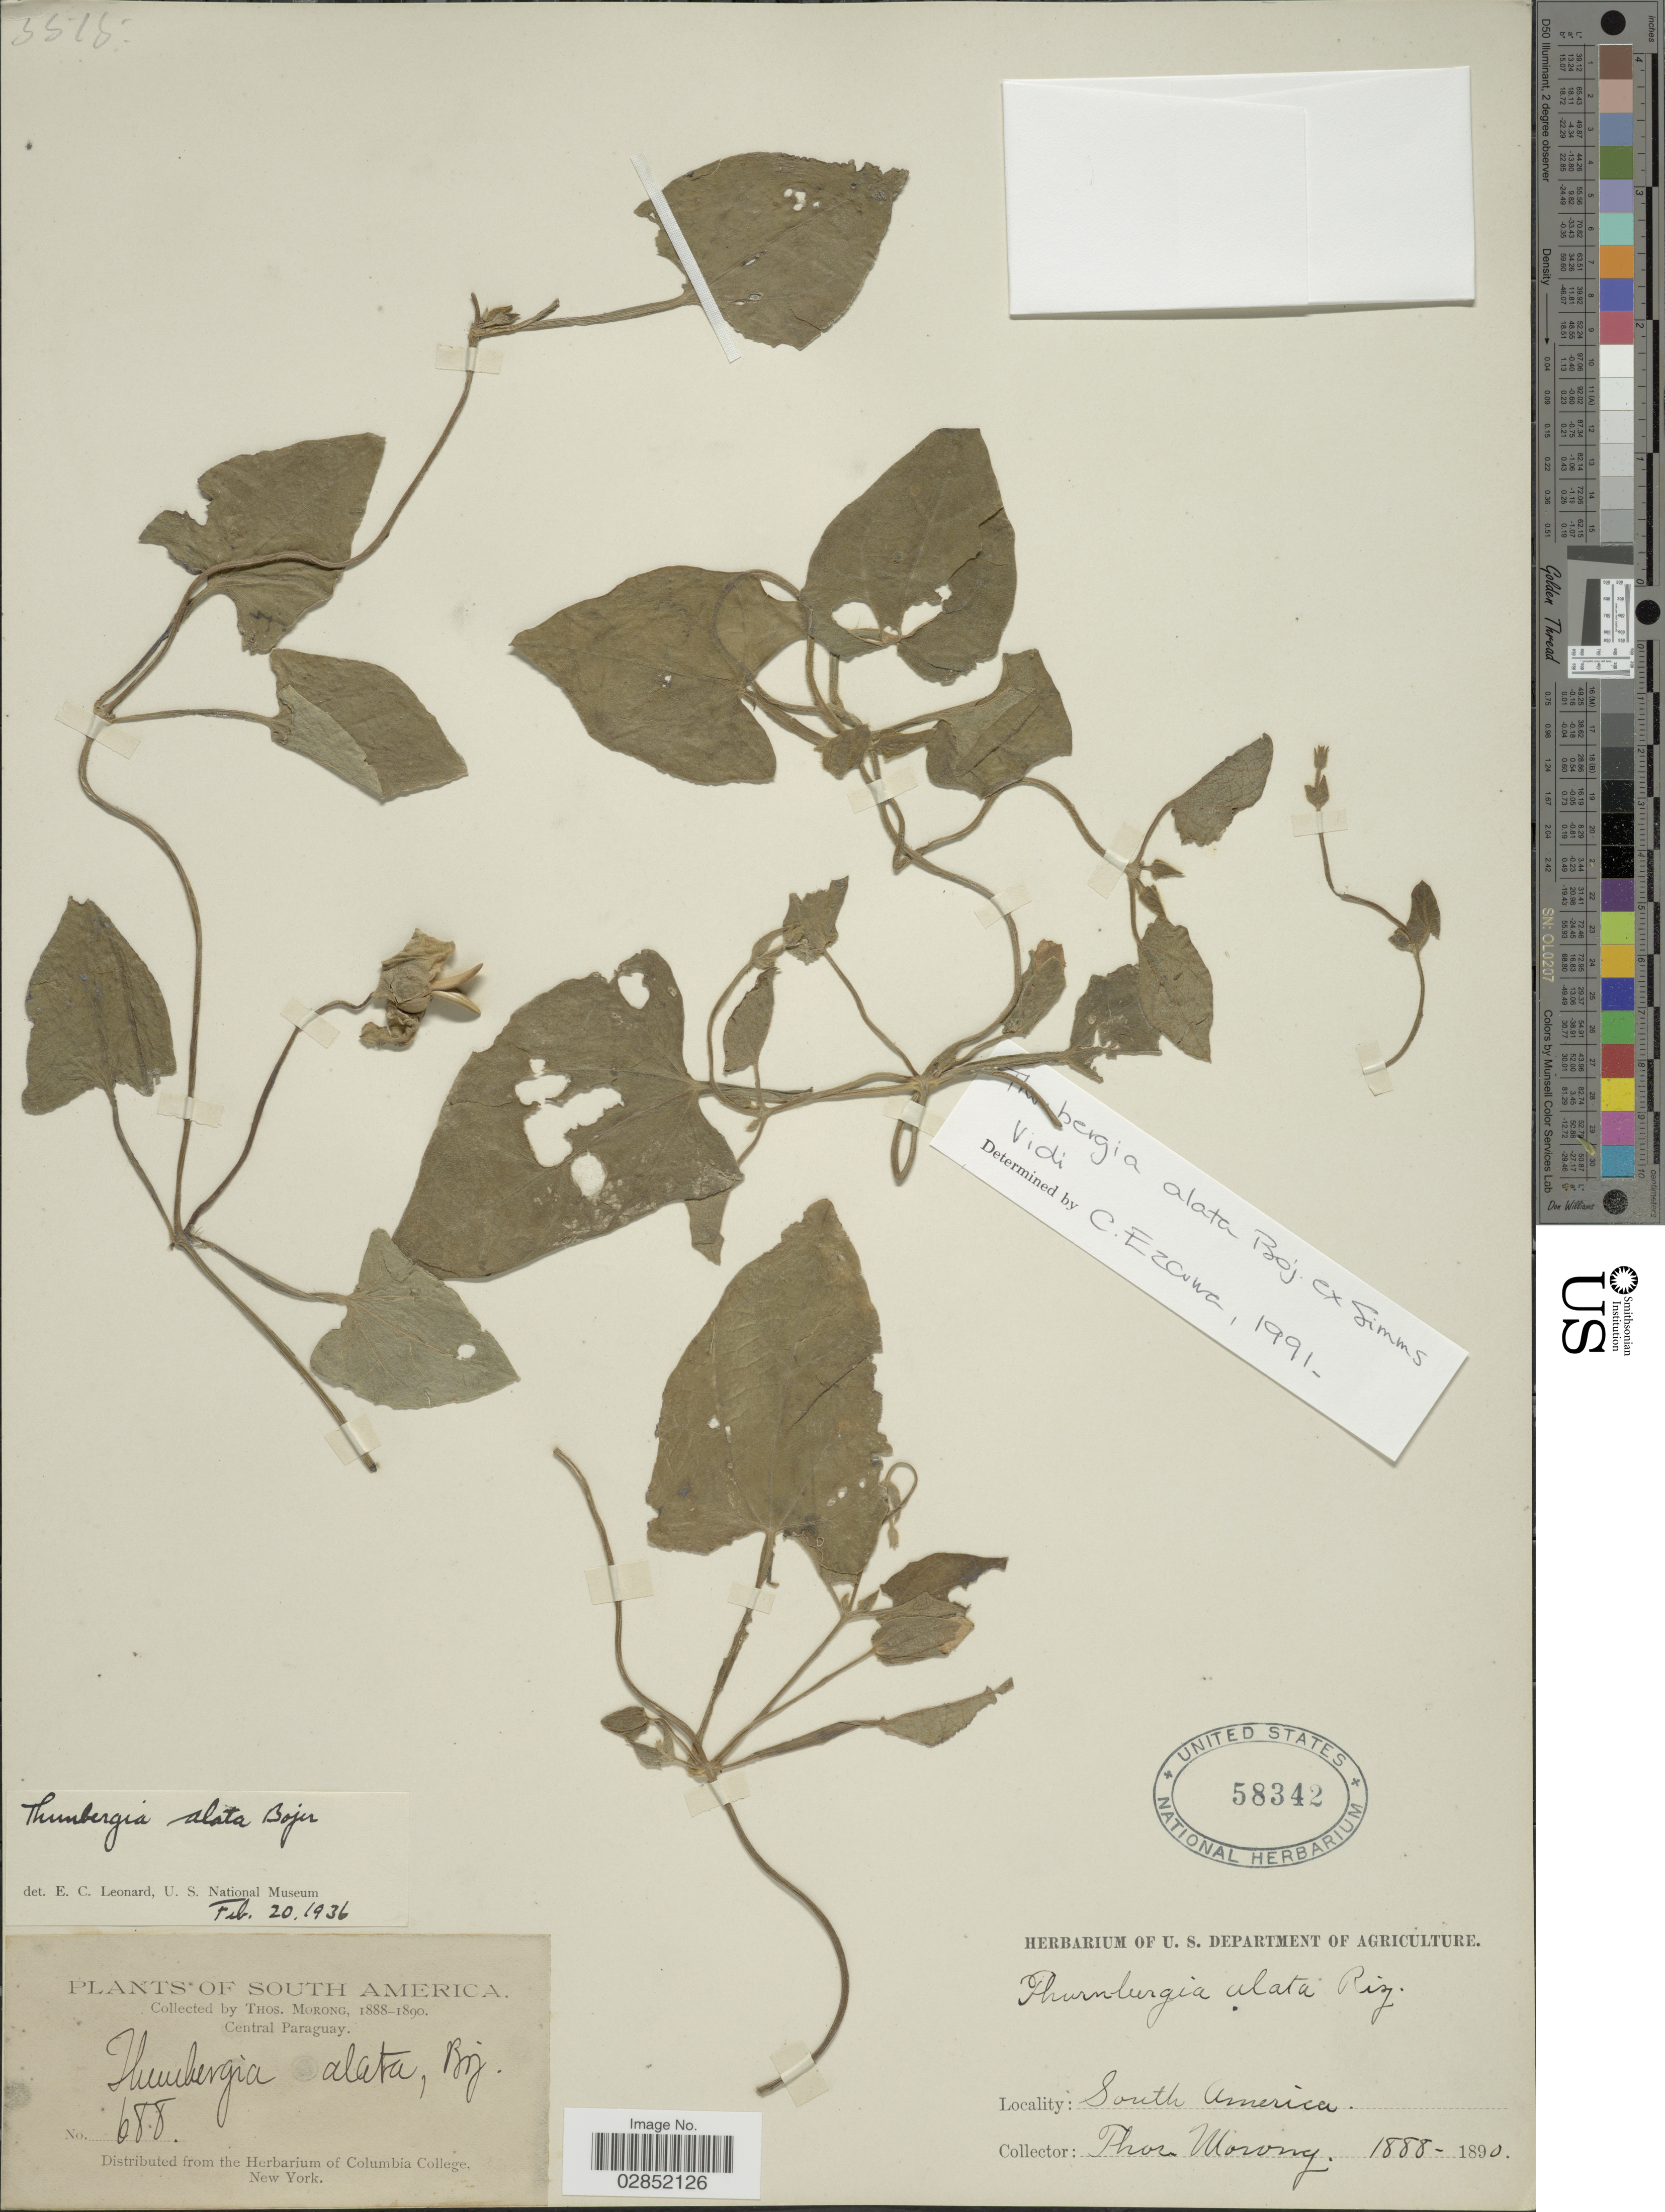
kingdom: Plantae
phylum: Tracheophyta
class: Magnoliopsida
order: Lamiales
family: Acanthaceae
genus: Thunbergia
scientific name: Thunbergia alata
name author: Bojer ex Sims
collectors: ex herb. T. Morong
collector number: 688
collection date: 1888/1890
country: Paraguay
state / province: Central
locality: Central Paraguay.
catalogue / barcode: US 58342